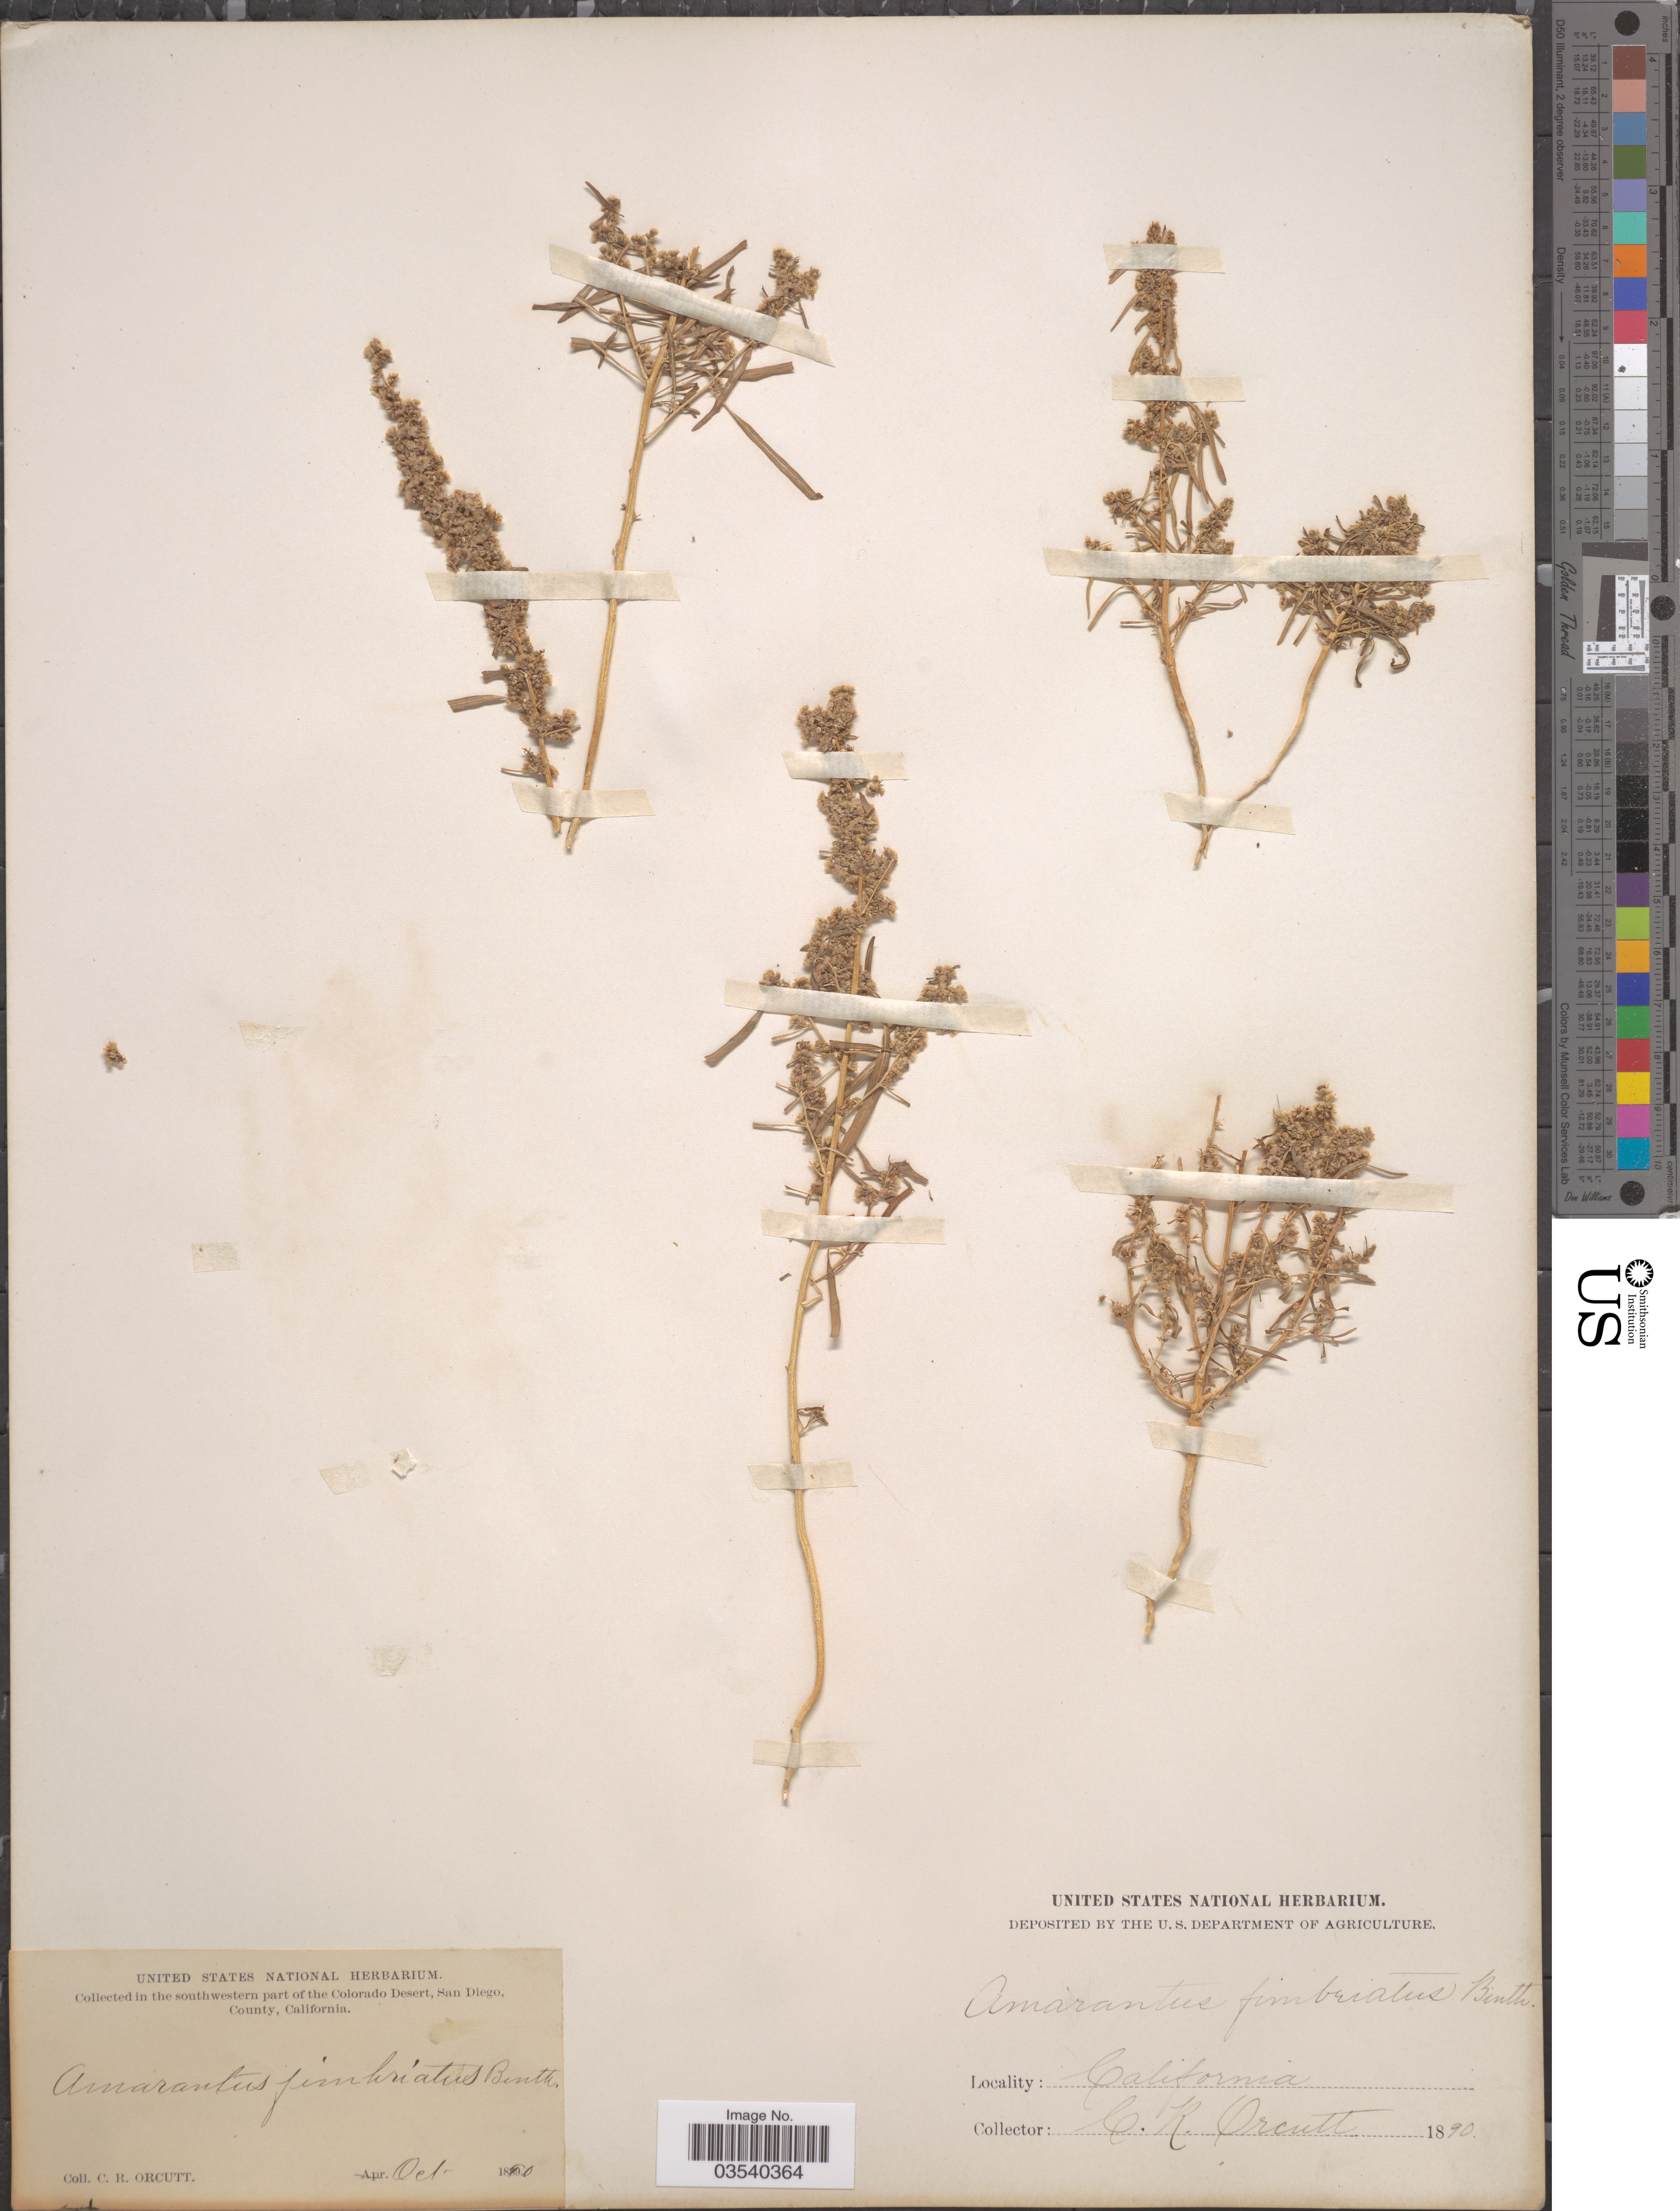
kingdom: Plantae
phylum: Tracheophyta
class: Magnoliopsida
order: Caryophyllales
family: Amaranthaceae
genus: Amaranthus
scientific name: Amaranthus fimbriatus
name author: (Torr.) Benth. ex S. Watson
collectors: C. R. Orcutt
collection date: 1890-10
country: United States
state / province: California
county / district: San Diego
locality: In the southwestern part of the Colorado Desert, San Diego, County.